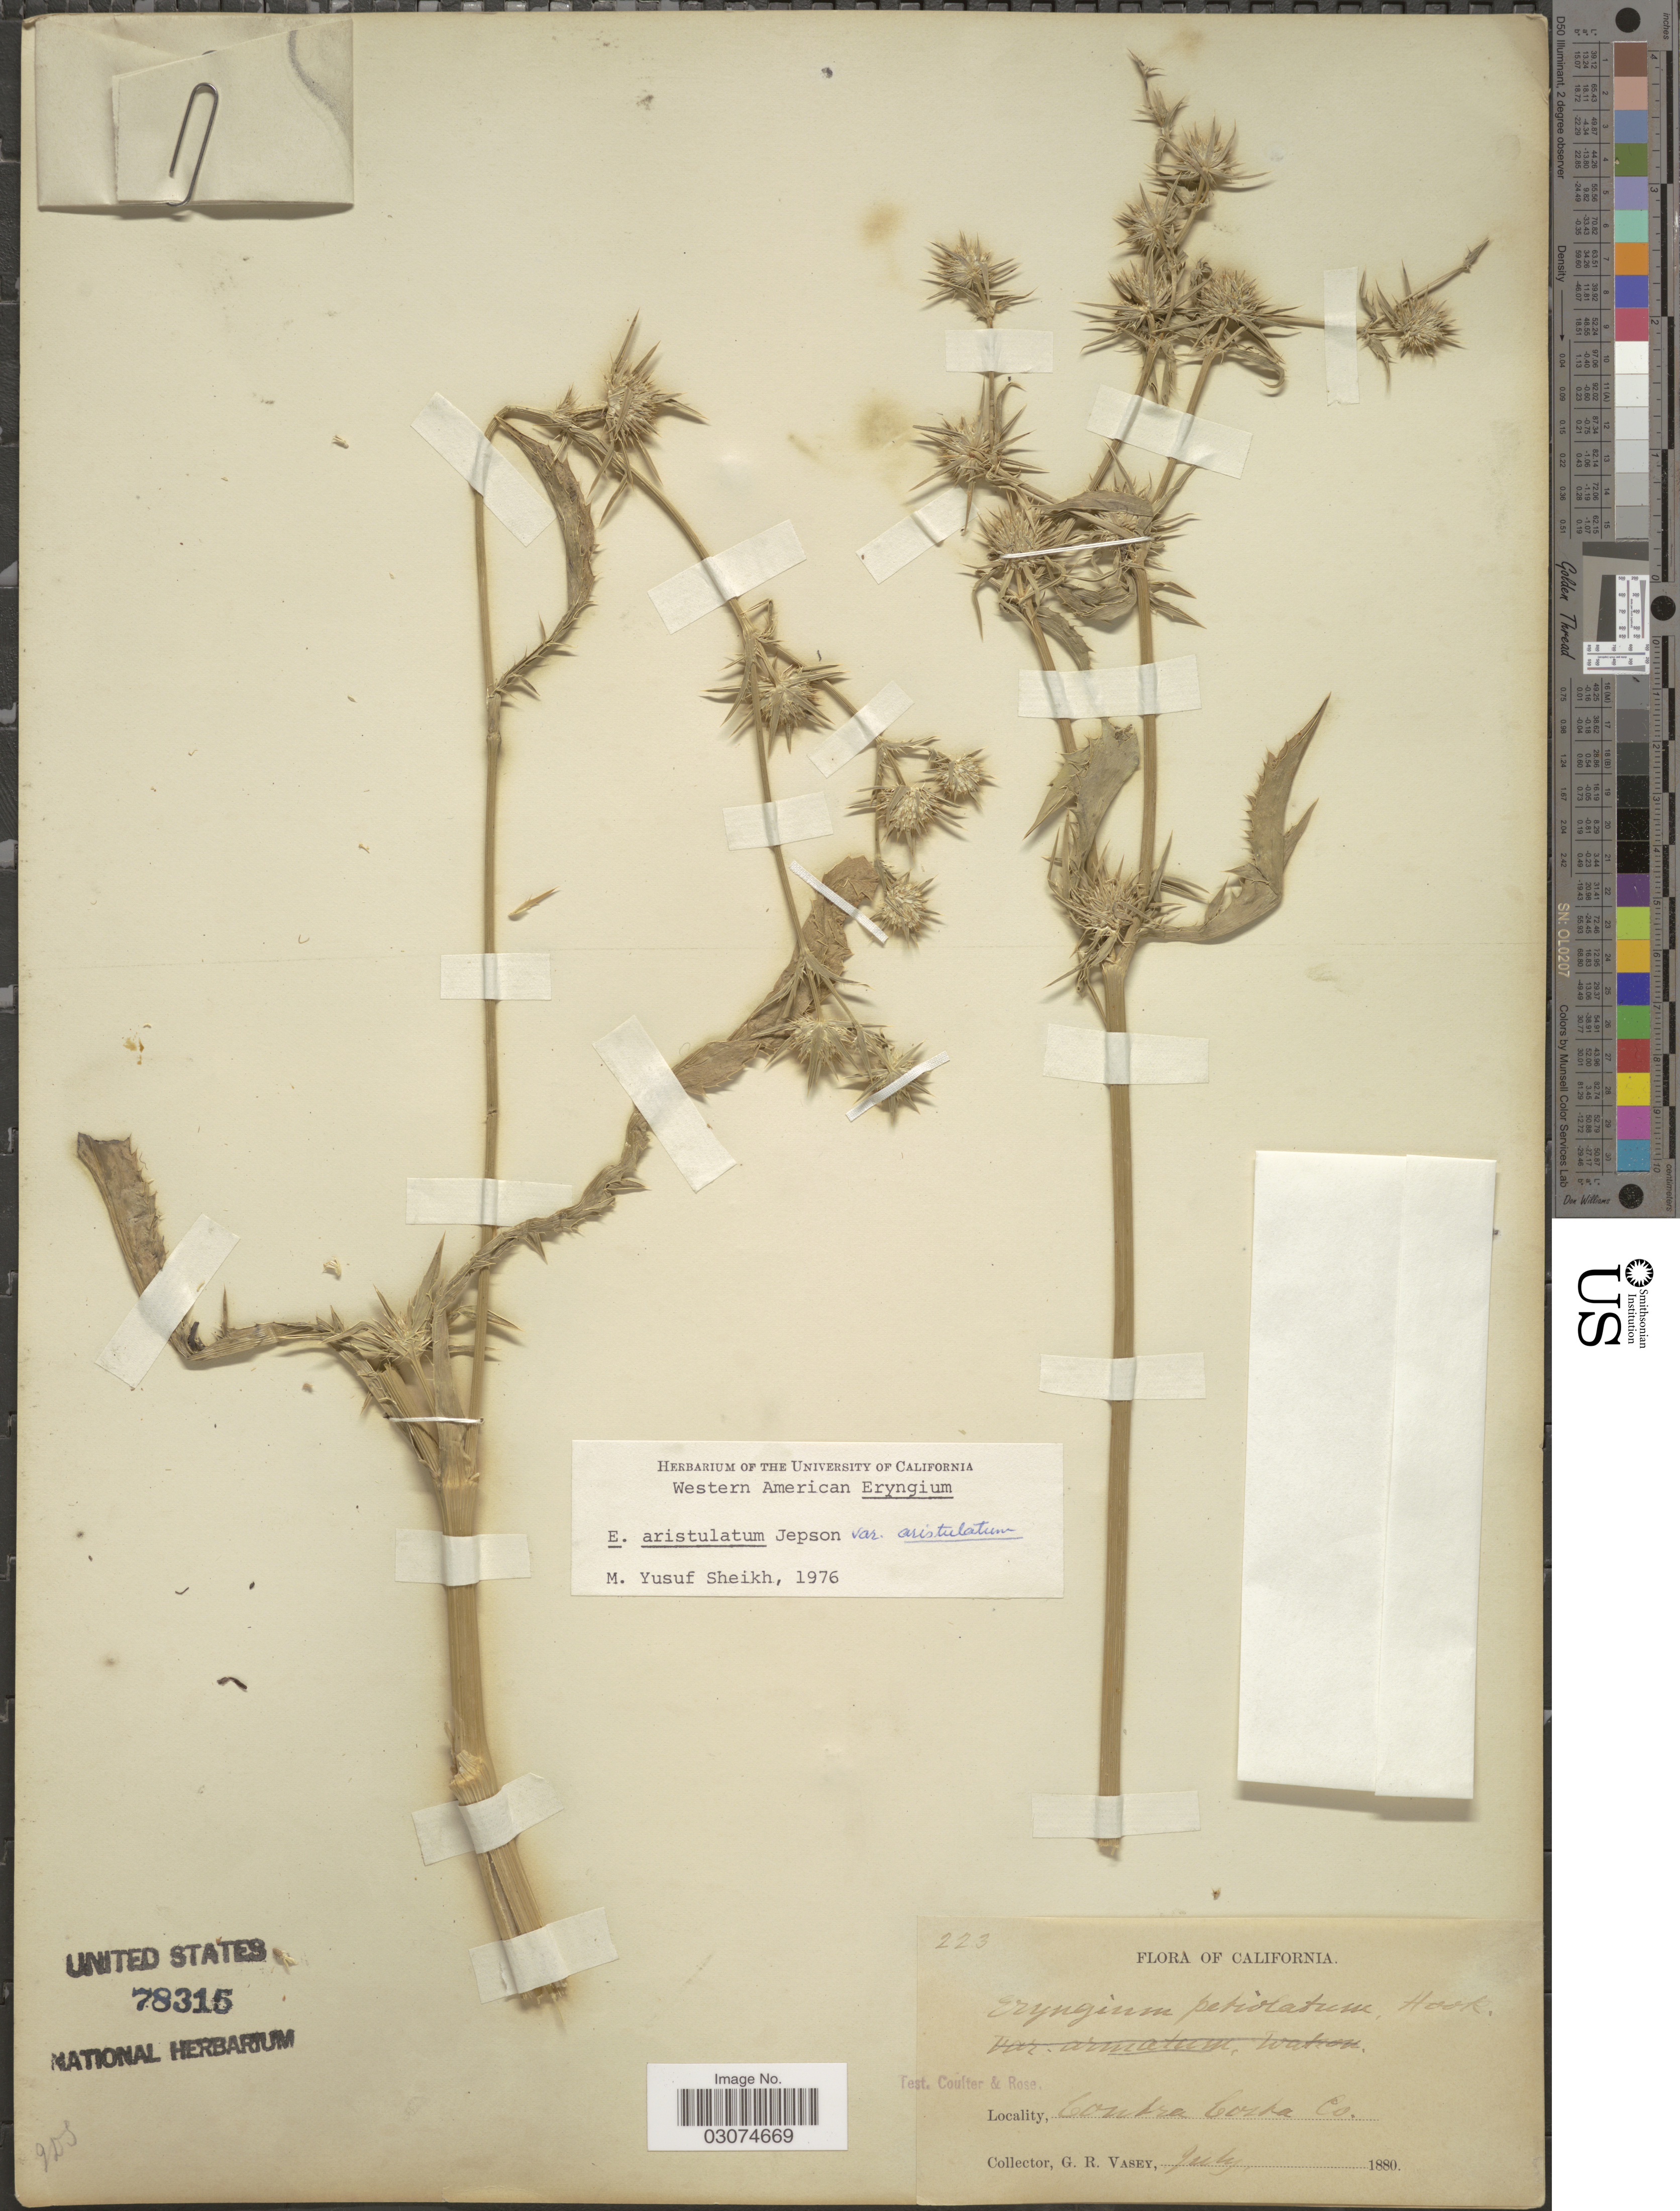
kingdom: Plantae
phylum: Tracheophyta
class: Magnoliopsida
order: Apiales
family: Apiaceae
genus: Eryngium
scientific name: Eryngium aristulatum var. aristulatum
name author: Jeps.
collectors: G. R. Vasey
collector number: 223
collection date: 1880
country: United States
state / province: California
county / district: Contra Costa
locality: Contra Costa Co.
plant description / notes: Possibly a mis-labeling of Vasey 222, syntype of Eryngium vaseyi? No US duplicates of Vasey 222 (1880) found, but to be expected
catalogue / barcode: US 78315